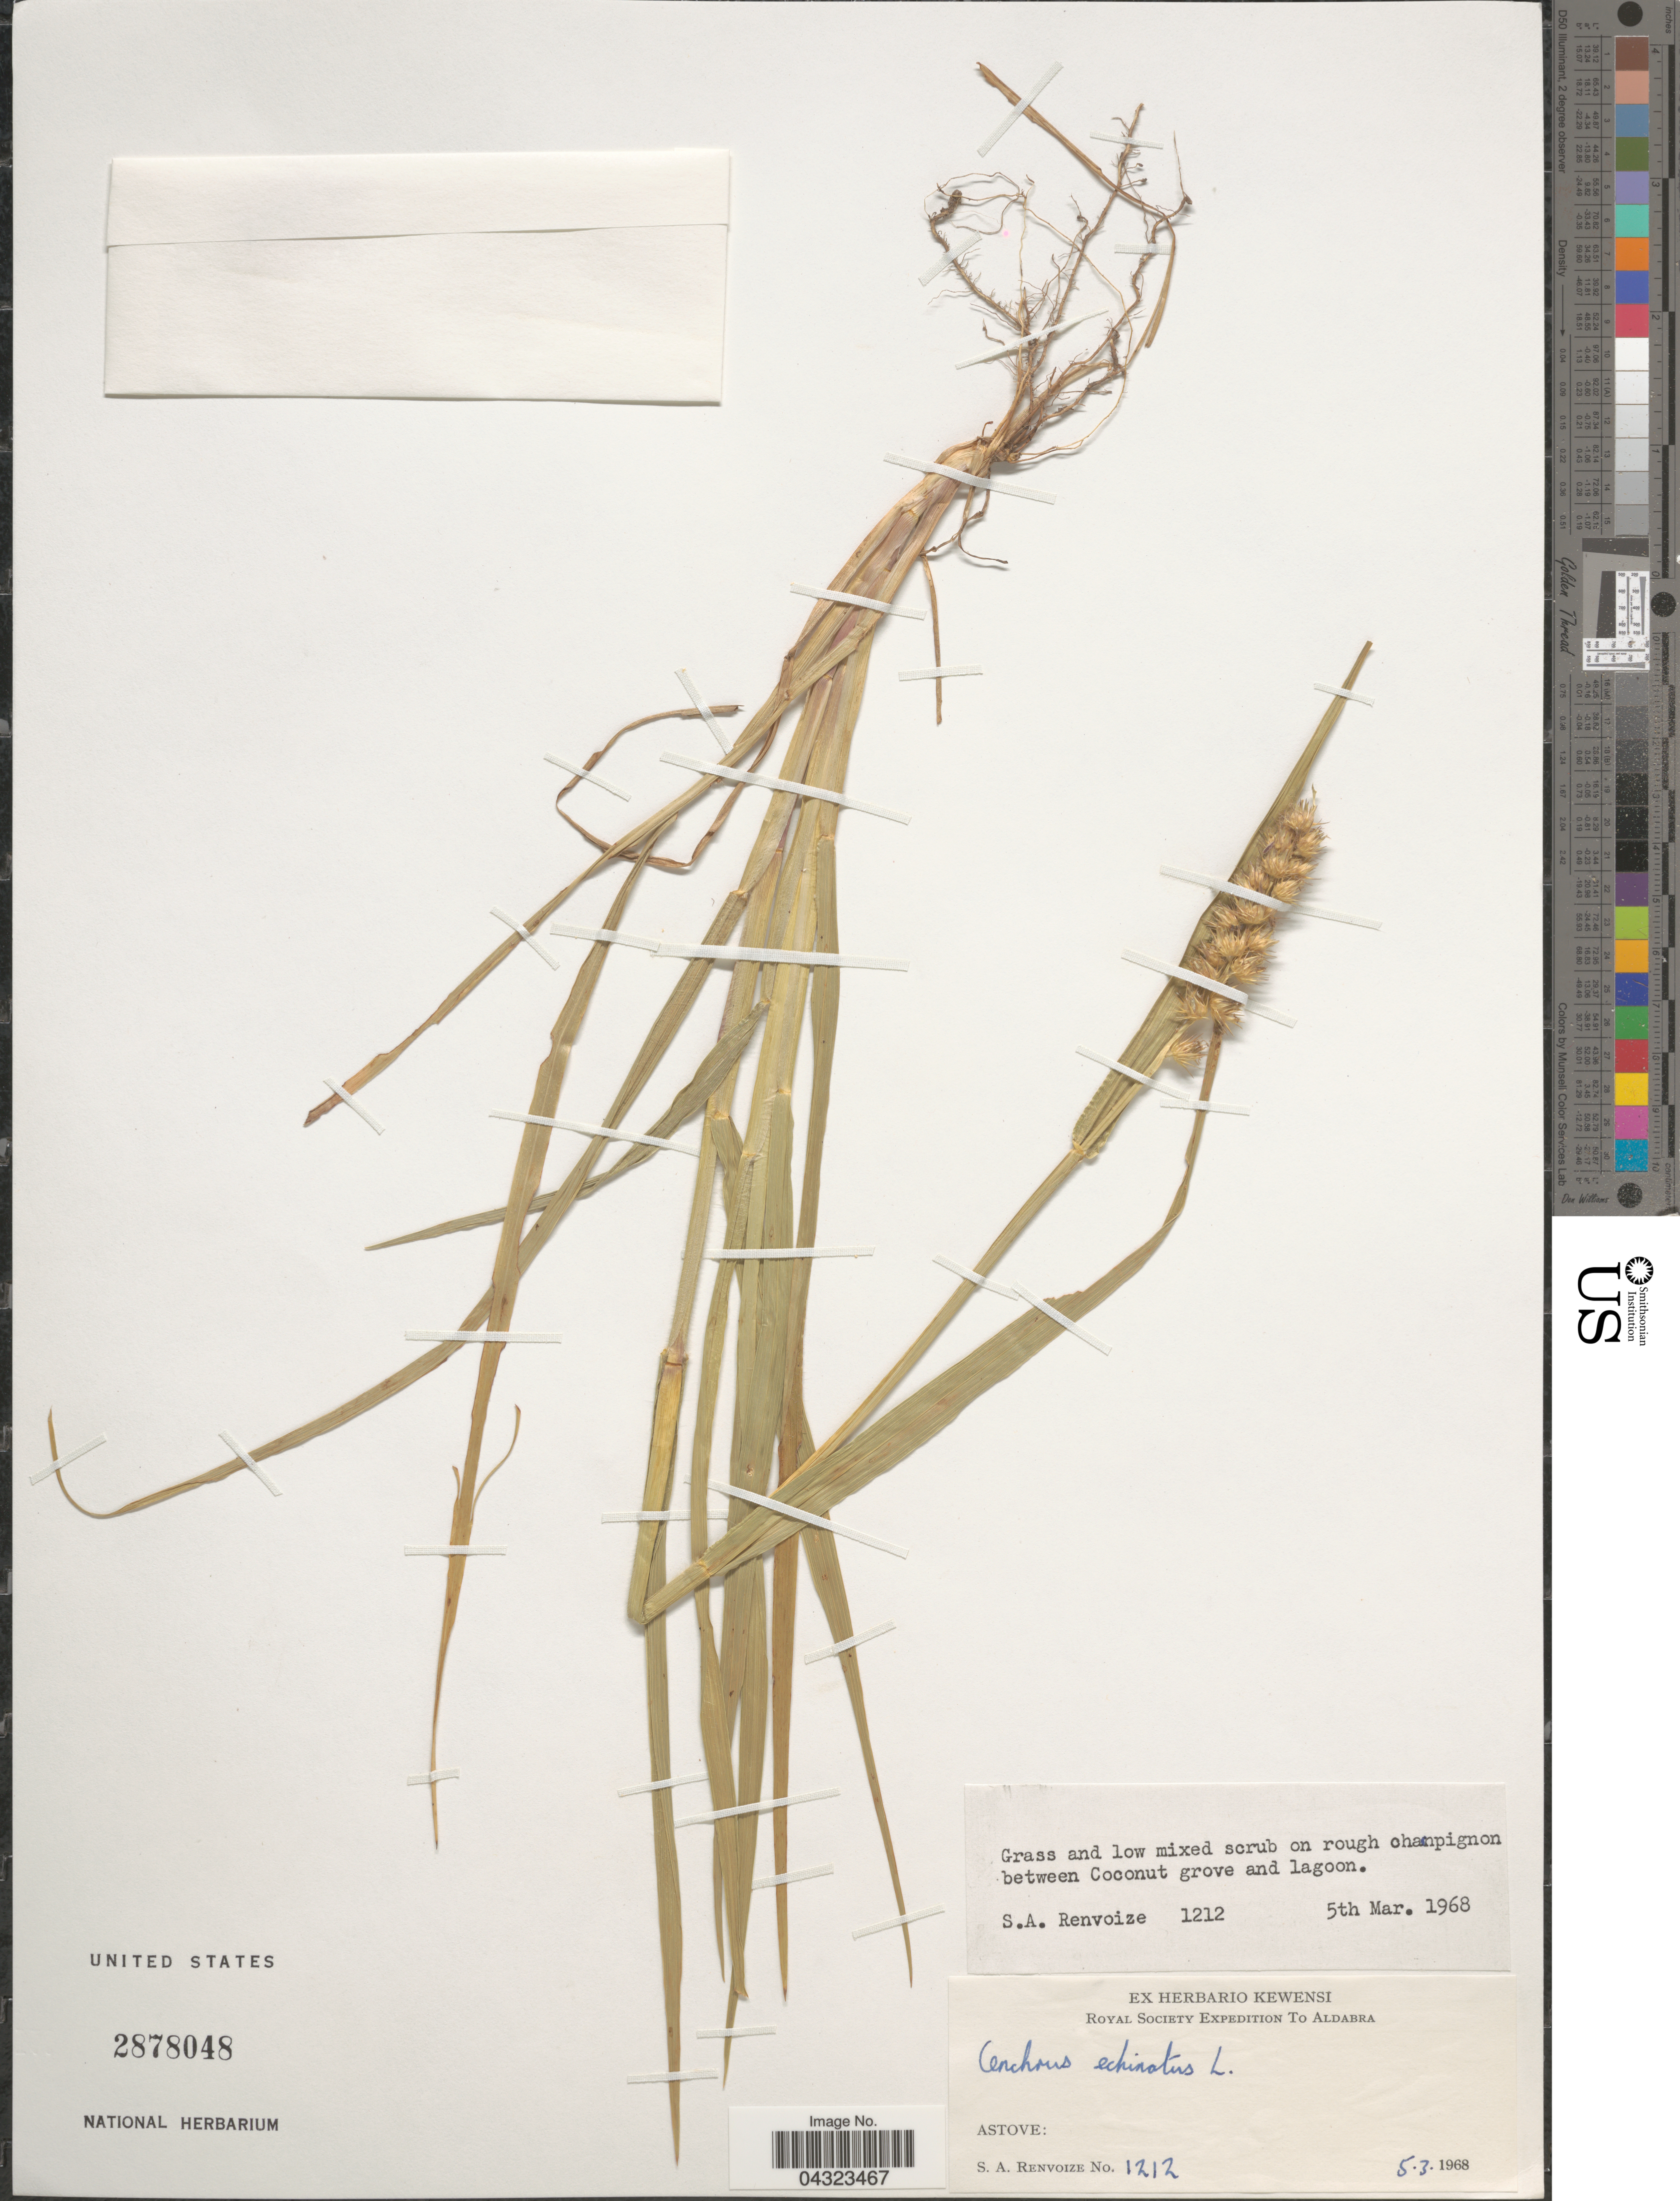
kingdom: Plantae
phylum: Tracheophyta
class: Liliopsida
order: Poales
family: Poaceae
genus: Cenchrus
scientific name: Cenchrus echinatus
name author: L.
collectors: S. A. Renvoize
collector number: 1212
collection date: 1968-03-05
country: Seychelles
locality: Between Coconut grove and lagoon. Royal Society Expedition to Aldabra. Astove.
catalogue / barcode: US 2878048